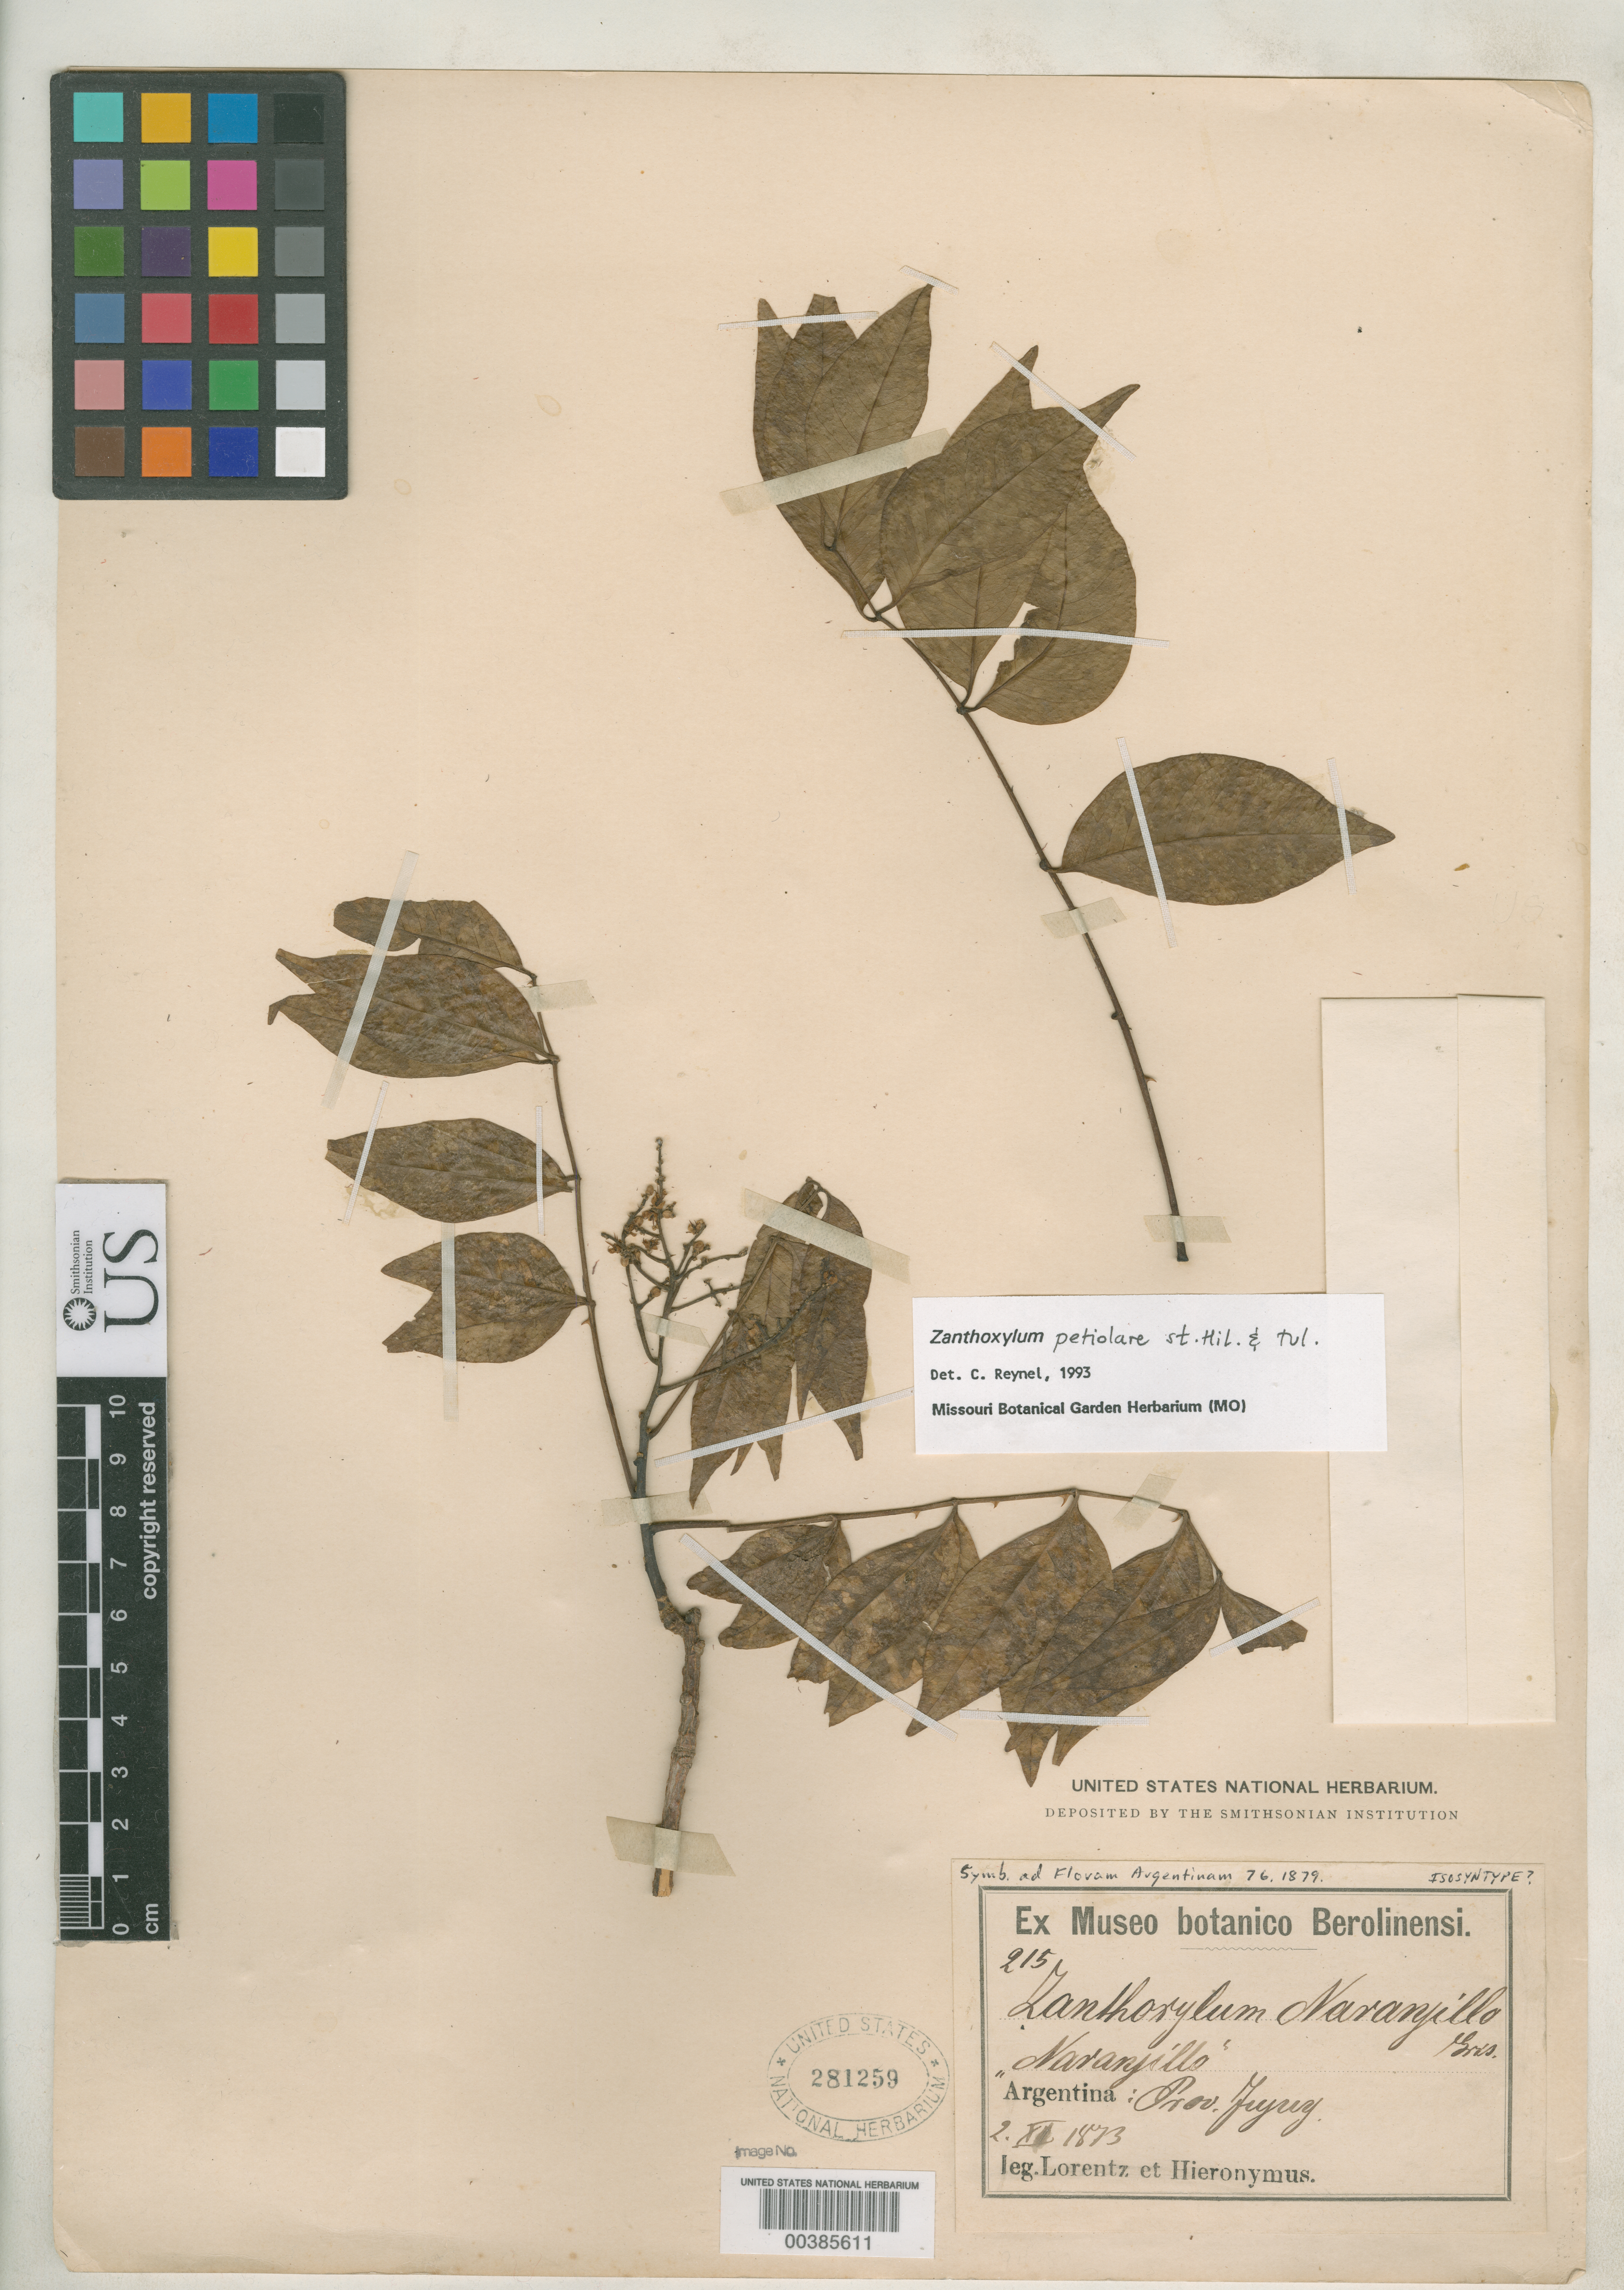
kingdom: Plantae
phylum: Tracheophyta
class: Magnoliopsida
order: Sapindales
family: Rutaceae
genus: Zanthoxylum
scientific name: Zanthoxylum naranjillo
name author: Griseb.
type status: Possible Isosyntype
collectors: P. G. Lorentz & G. H. Hieronymus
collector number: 215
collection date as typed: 02 Nov 1873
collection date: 1873-11-02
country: Argentina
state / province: Jujuy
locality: Naranjillo.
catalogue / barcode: US 281259